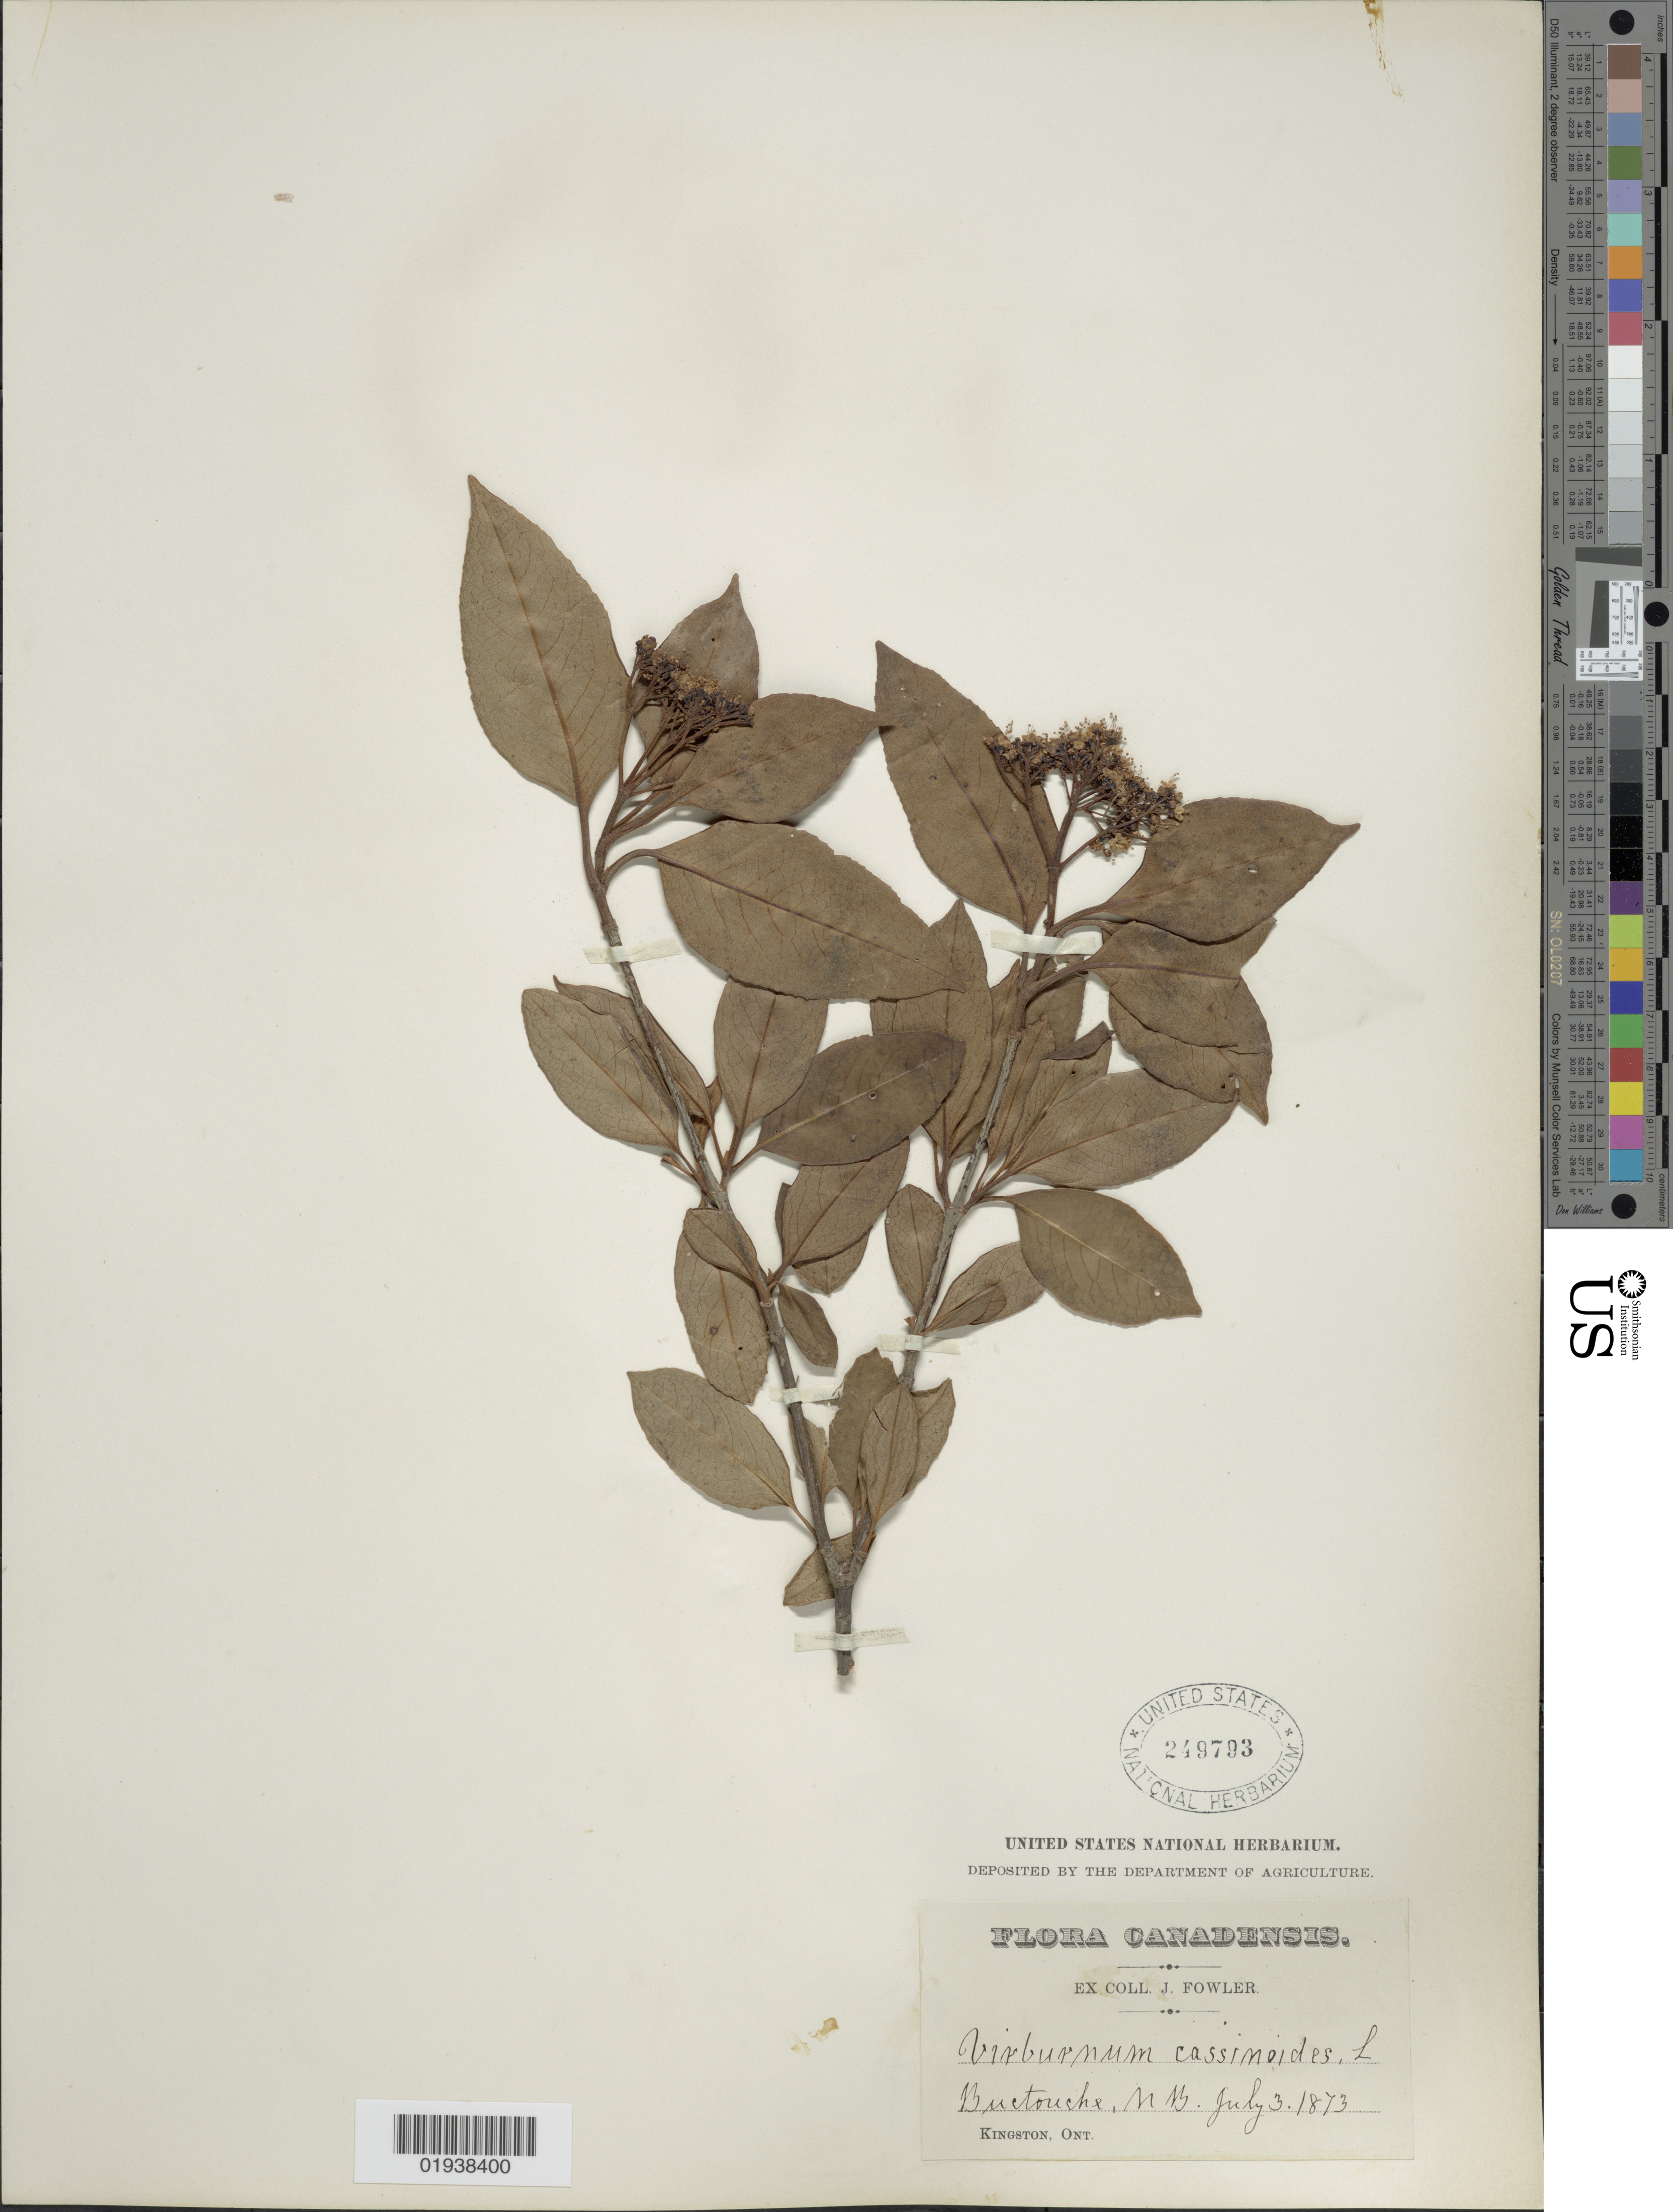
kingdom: Plantae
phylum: Tracheophyta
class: Magnoliopsida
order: Dipsacales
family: Viburnaceae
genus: Viburnum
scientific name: Viburnum cassinoides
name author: L.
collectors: J. P. Fowler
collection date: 1873-07-03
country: Canada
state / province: New Brunswick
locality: Buctouche.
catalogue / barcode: US 249793